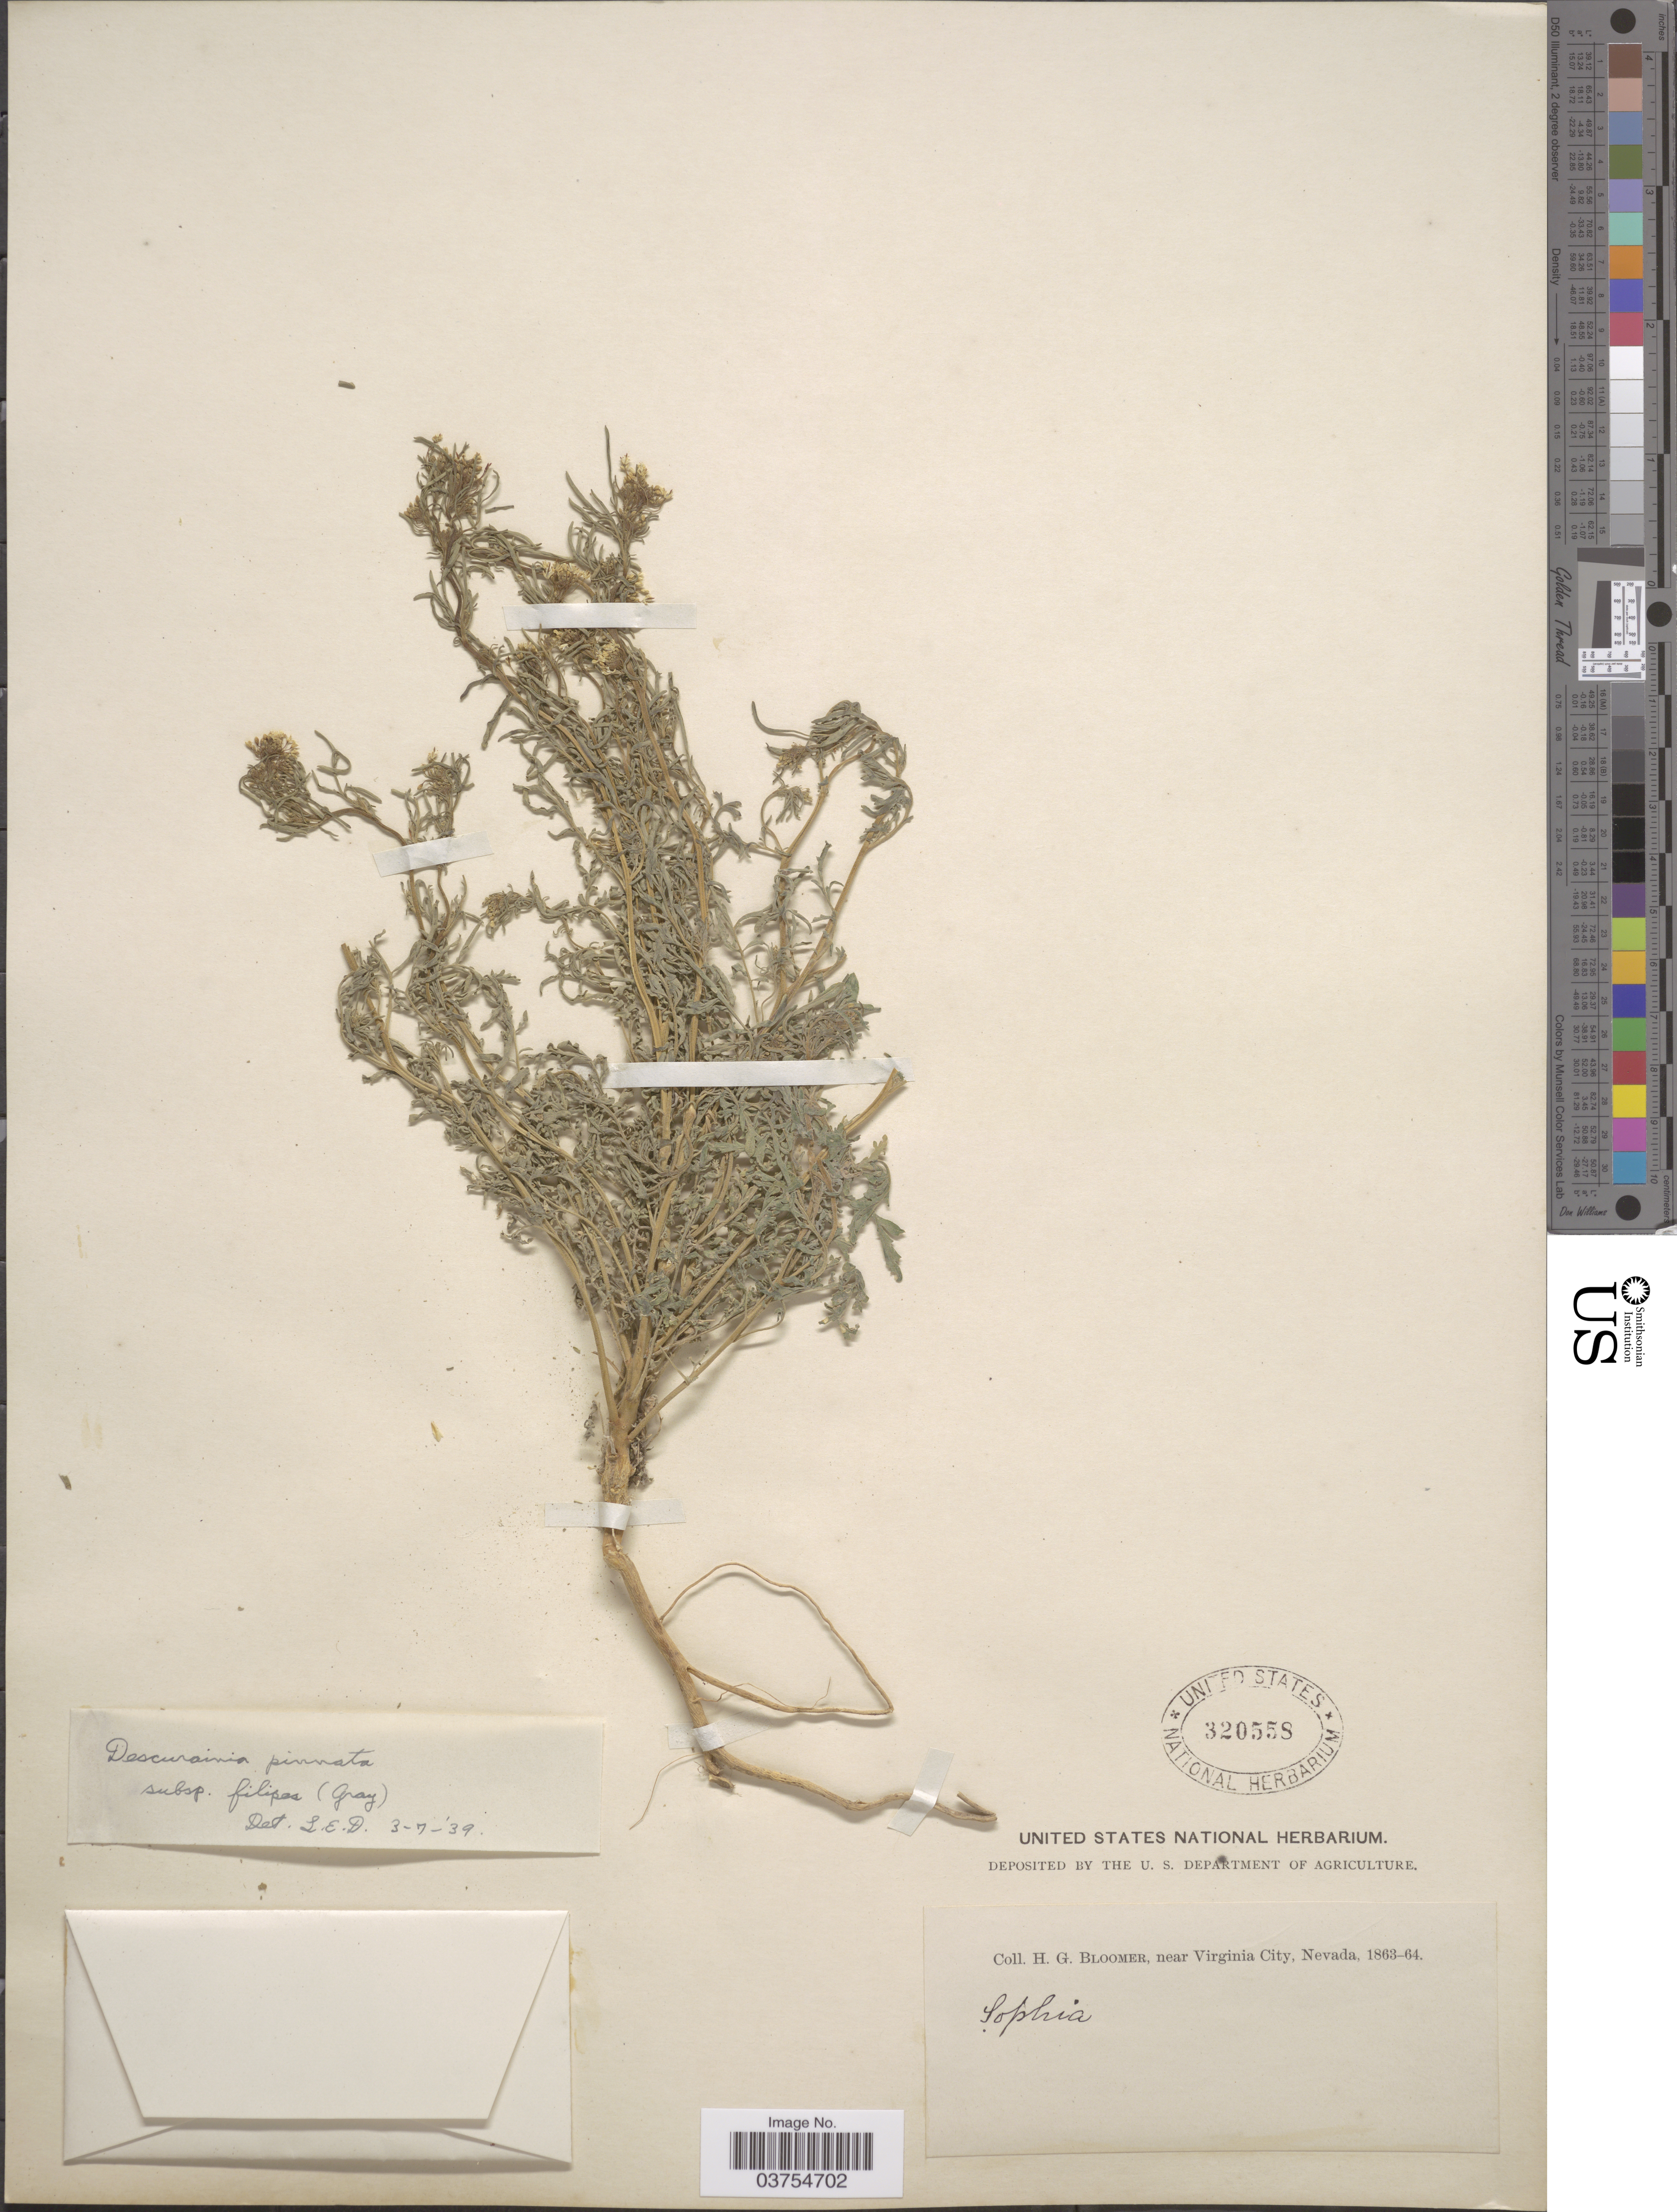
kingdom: Plantae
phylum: Tracheophyta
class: Magnoliopsida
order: Brassicales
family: Brassicaceae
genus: Descurainia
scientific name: Descurainia pinnata subsp. filipes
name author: (A. Gray) Detling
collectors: H. Bloomer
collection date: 1863/1864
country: United States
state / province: Nevada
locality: Near Virginia City.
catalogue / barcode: US 320558